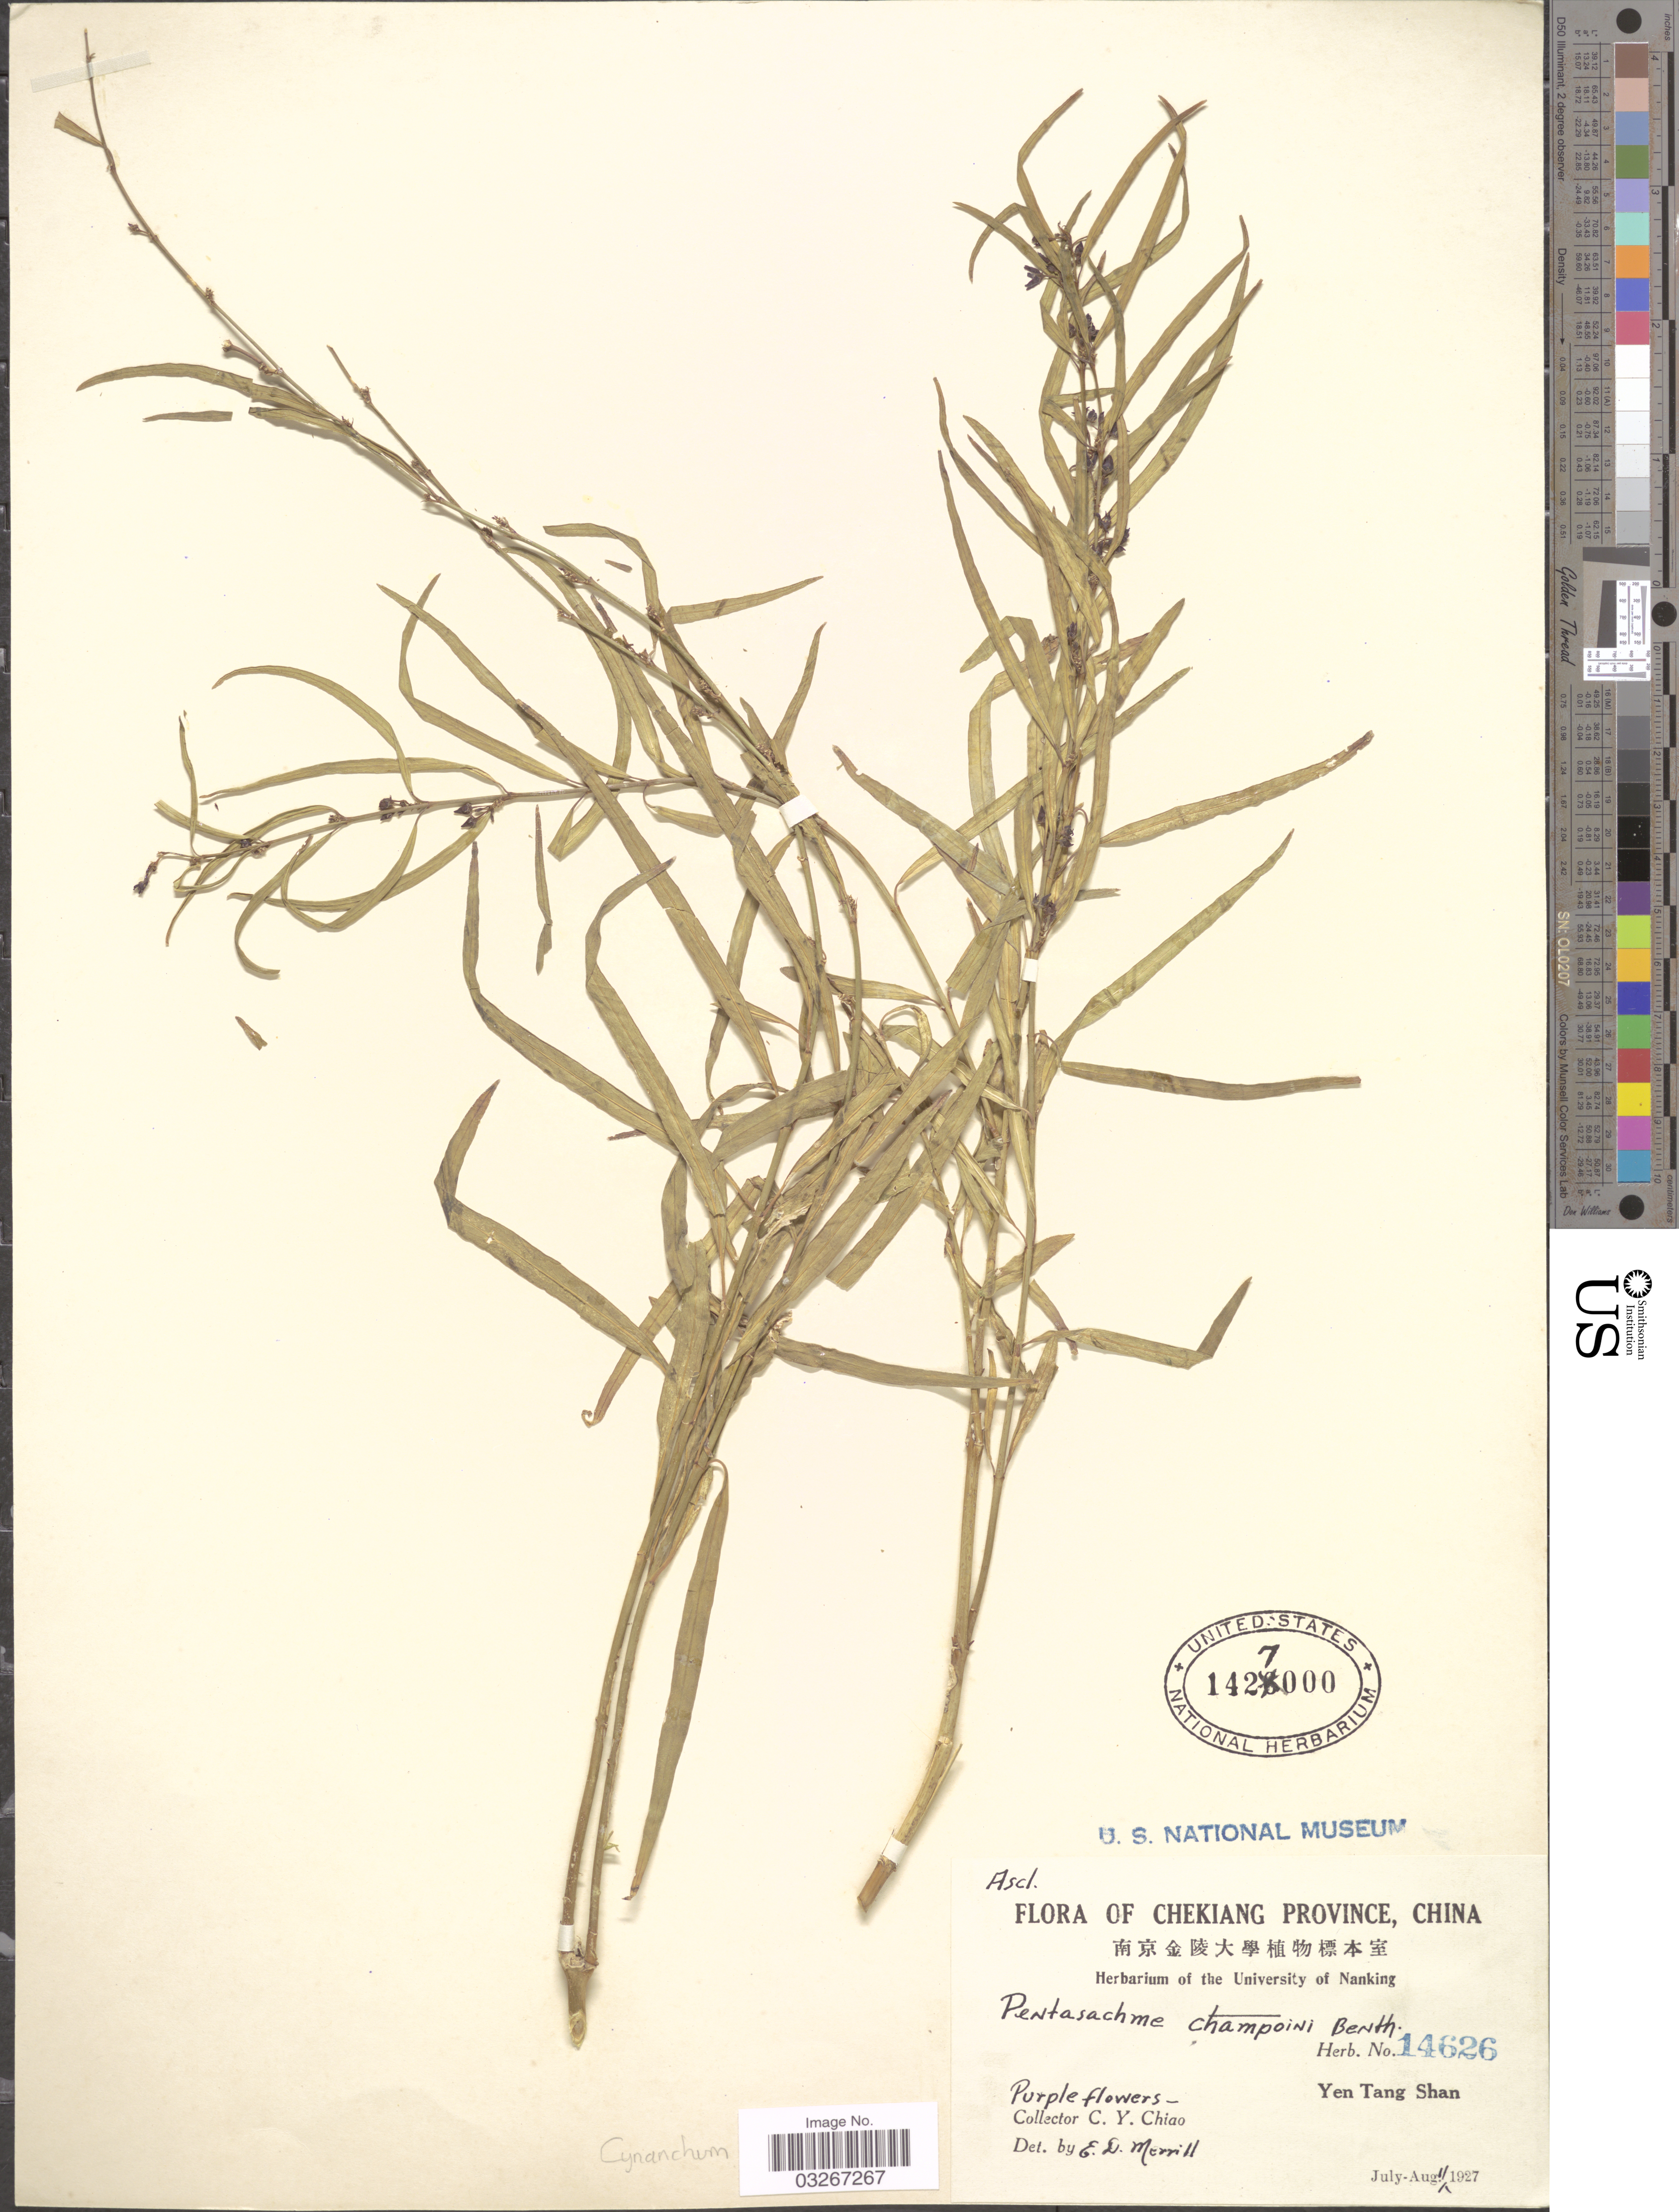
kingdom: Plantae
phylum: Tracheophyta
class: Magnoliopsida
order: Gentianales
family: Apocynaceae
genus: Pentasacme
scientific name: Pentasacme caudatum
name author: Wall. ex Wight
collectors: C. Y. Chiao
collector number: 14626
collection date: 1927-07/1927-08-11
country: China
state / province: Zhejiang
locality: Chekiang Province. Yen Tang Shan.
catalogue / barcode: US 1427000